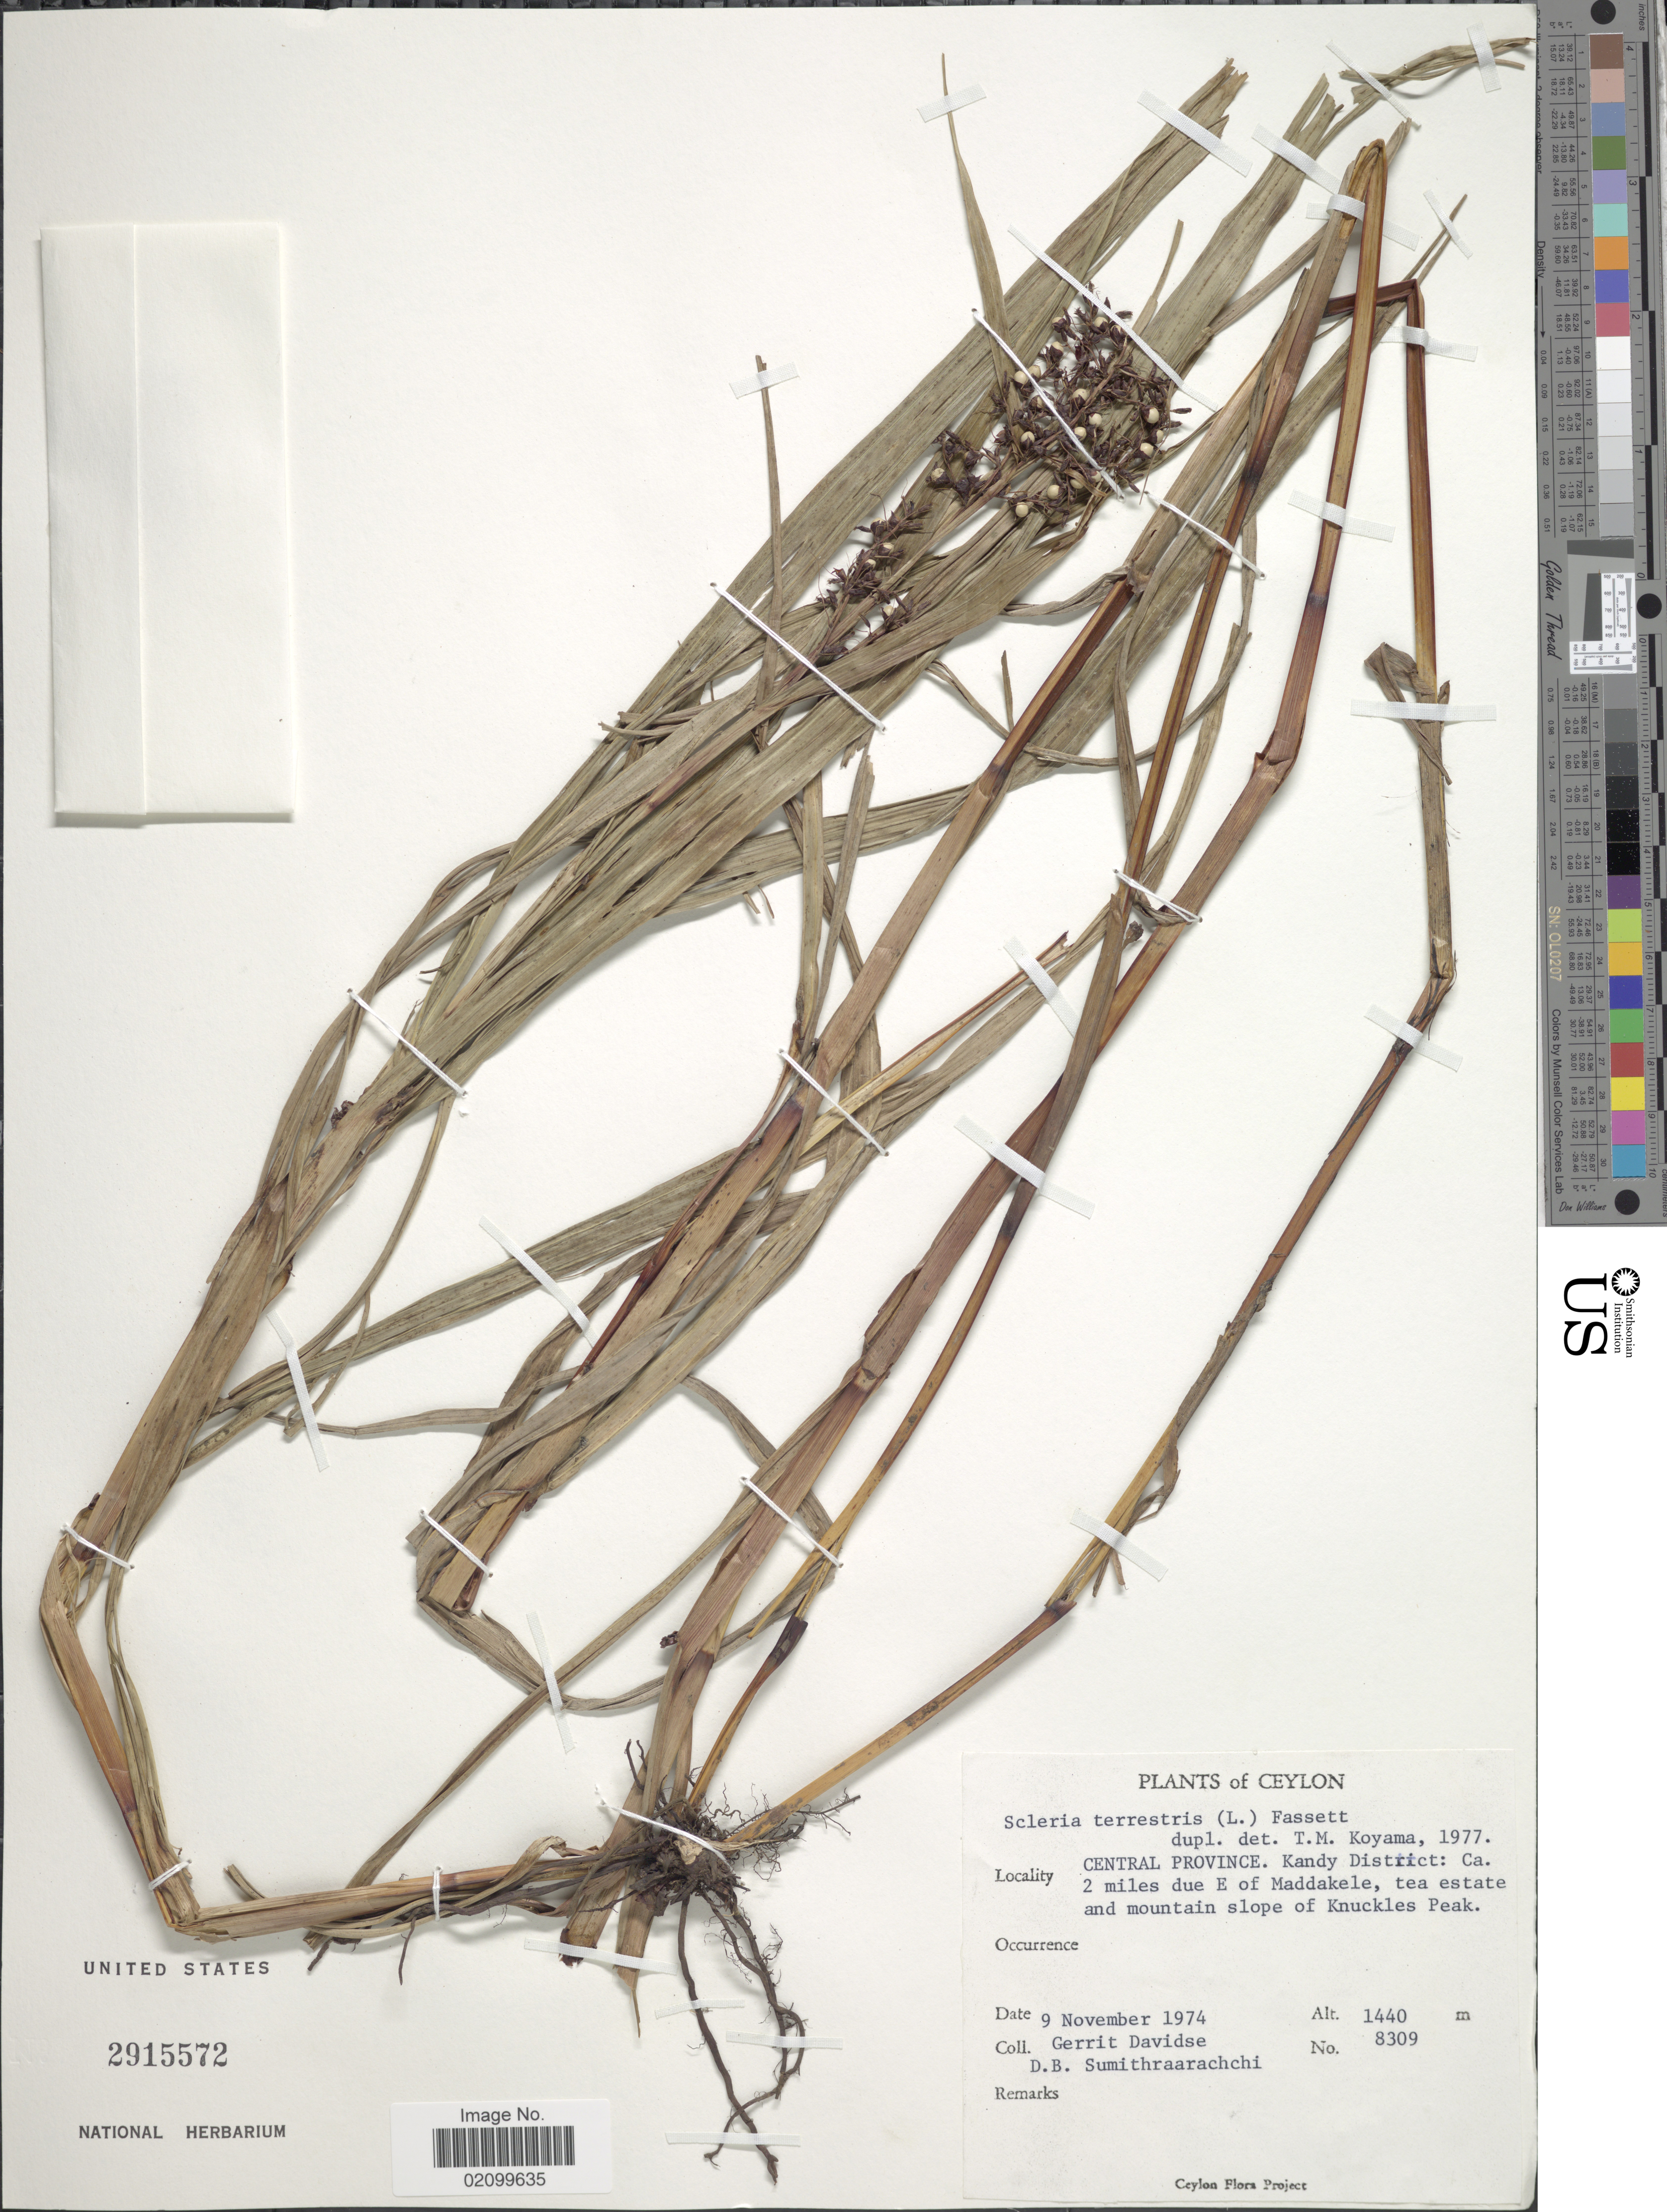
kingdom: Plantae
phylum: Tracheophyta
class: Liliopsida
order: Poales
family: Cyperaceae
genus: Scleria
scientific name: Scleria terrestris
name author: (L.) Fassett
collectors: G. Davidse & D. B. Sumithraarachchi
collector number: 8309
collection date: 1974-11-09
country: Sri Lanka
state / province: Central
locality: Ceylon. Central Province: Kandy District: Ca. 2 miles due E of Maddakele, tea estate and mountain slope of Knuckles Peak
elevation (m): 1440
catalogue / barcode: US 2915572